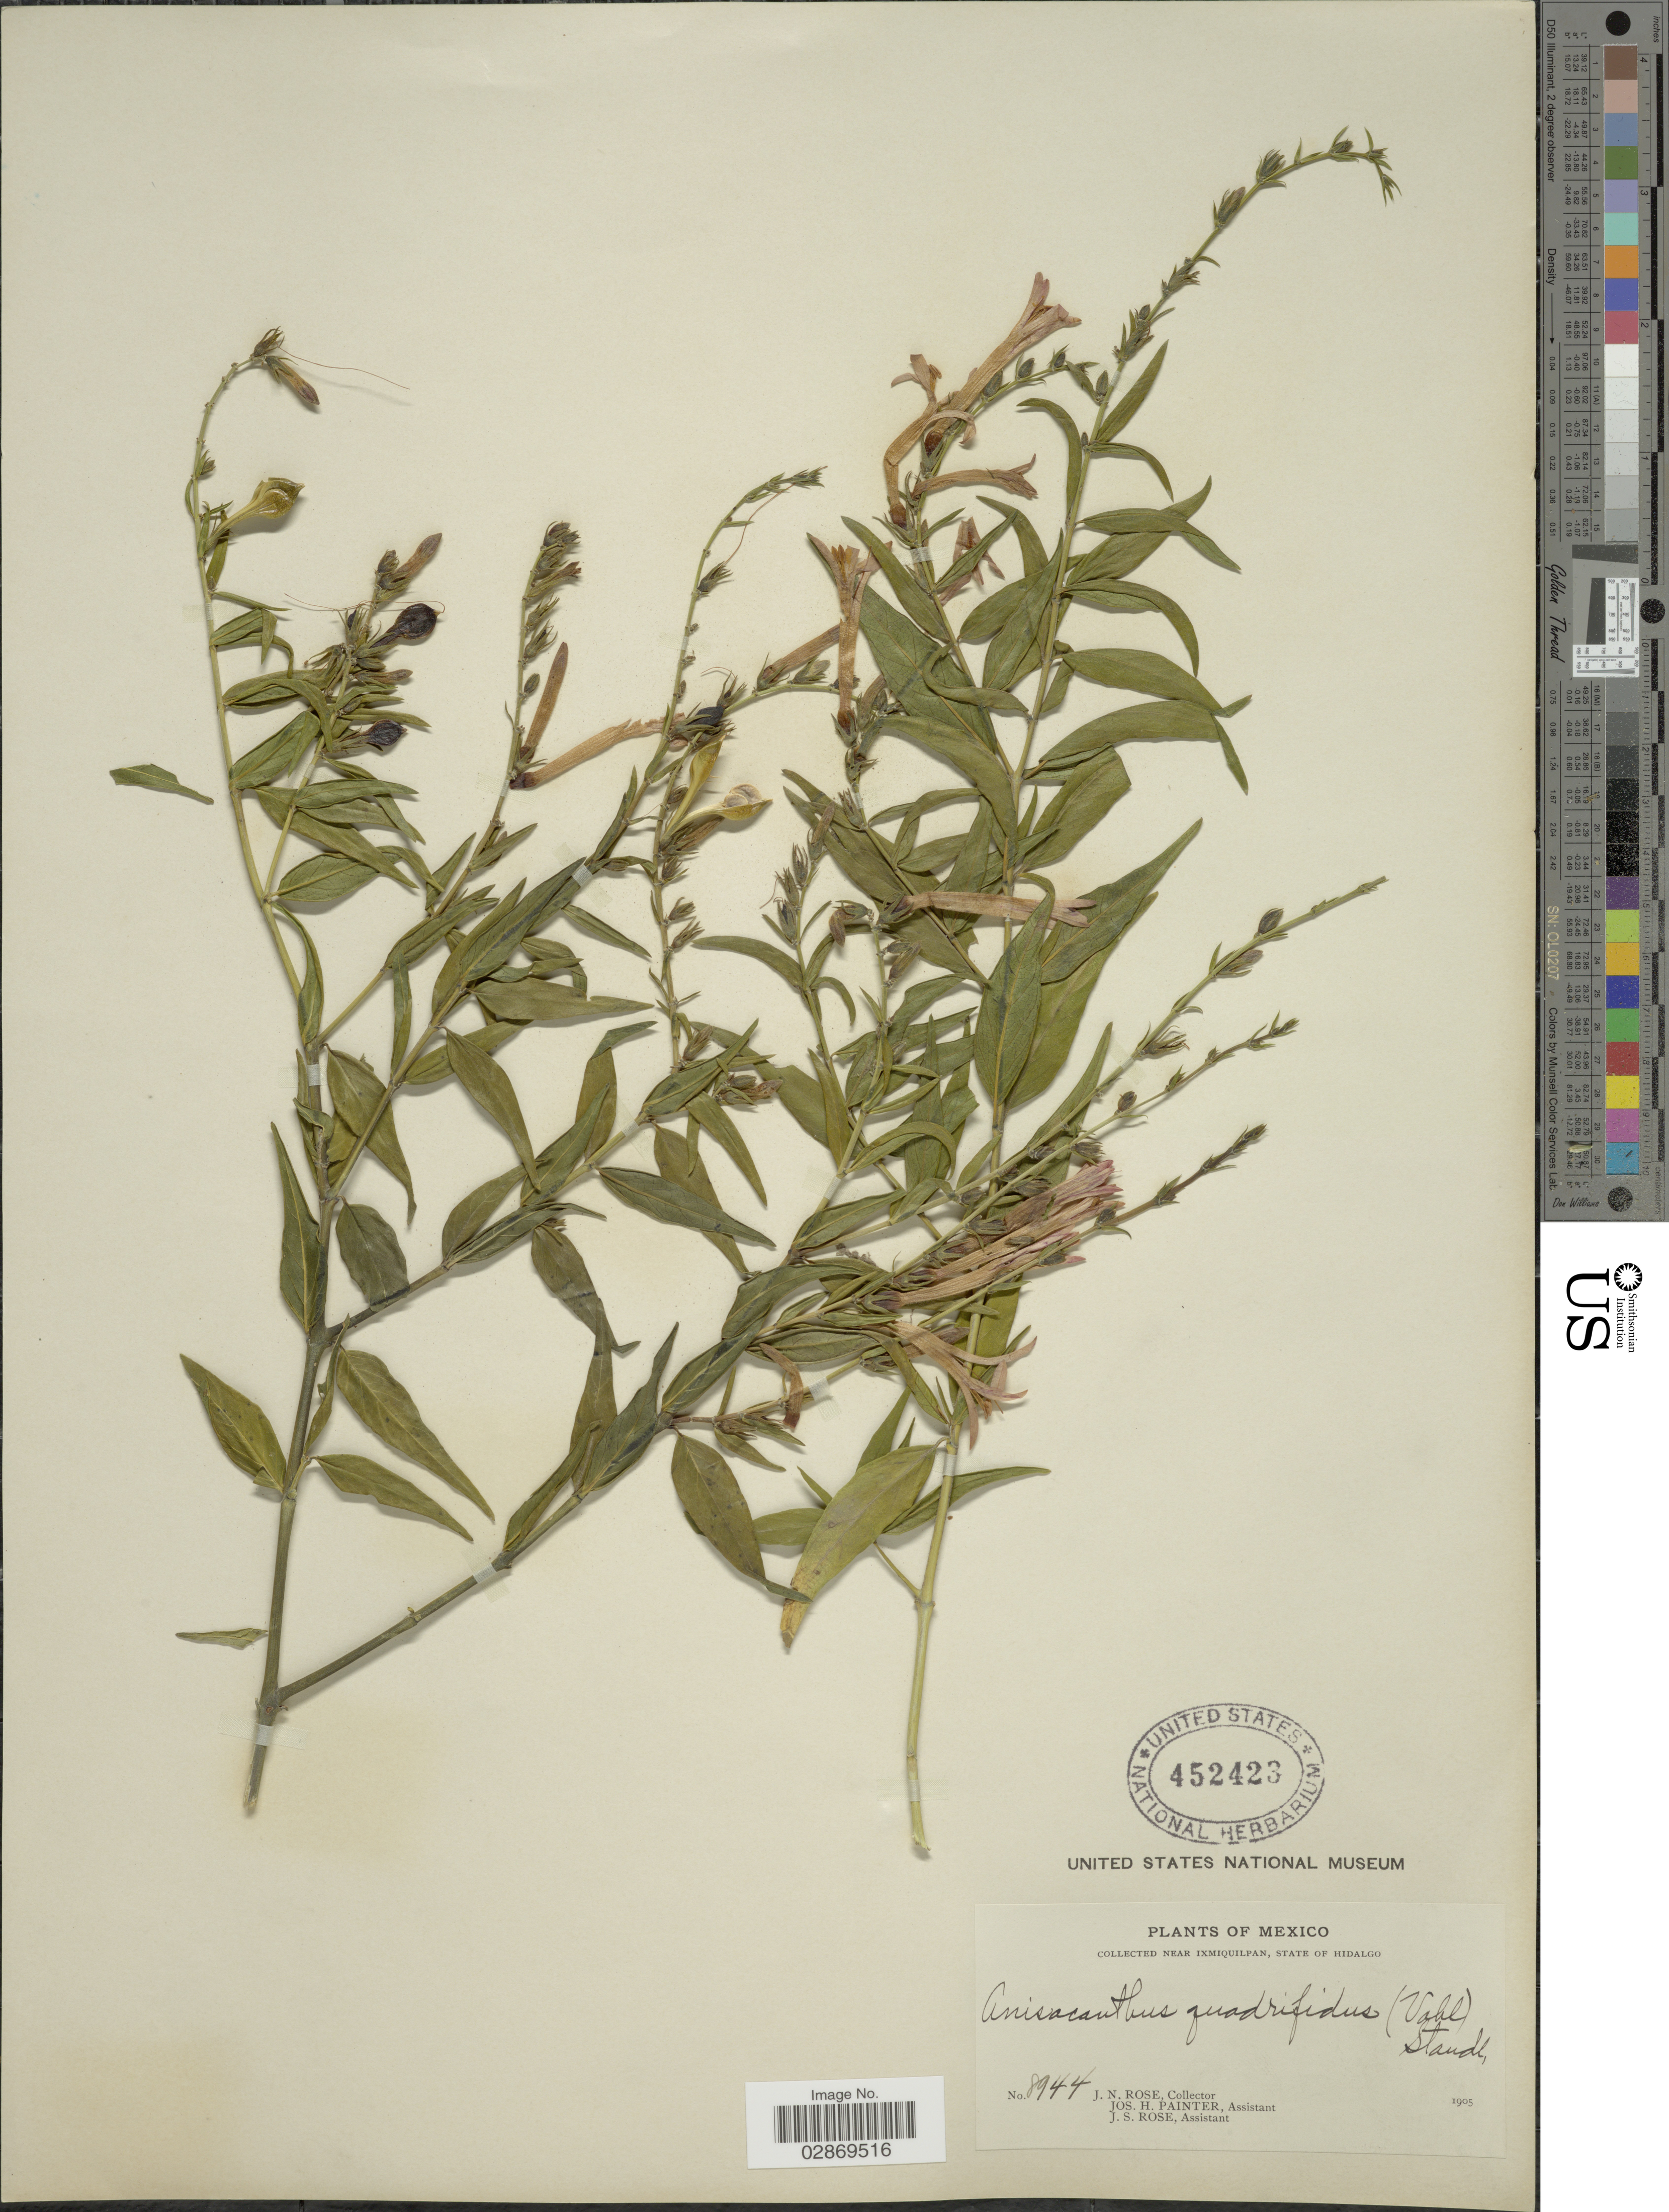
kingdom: Plantae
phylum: Tracheophyta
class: Magnoliopsida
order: Lamiales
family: Acanthaceae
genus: Anisacanthus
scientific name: Anisacanthus quadrifidus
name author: (Vahl) Nees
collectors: J. N. Rose, J. H. Painter & J. S. Rose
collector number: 8944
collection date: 1905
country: Mexico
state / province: Hidalgo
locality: Near Ixmiquilpan.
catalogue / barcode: US 452423